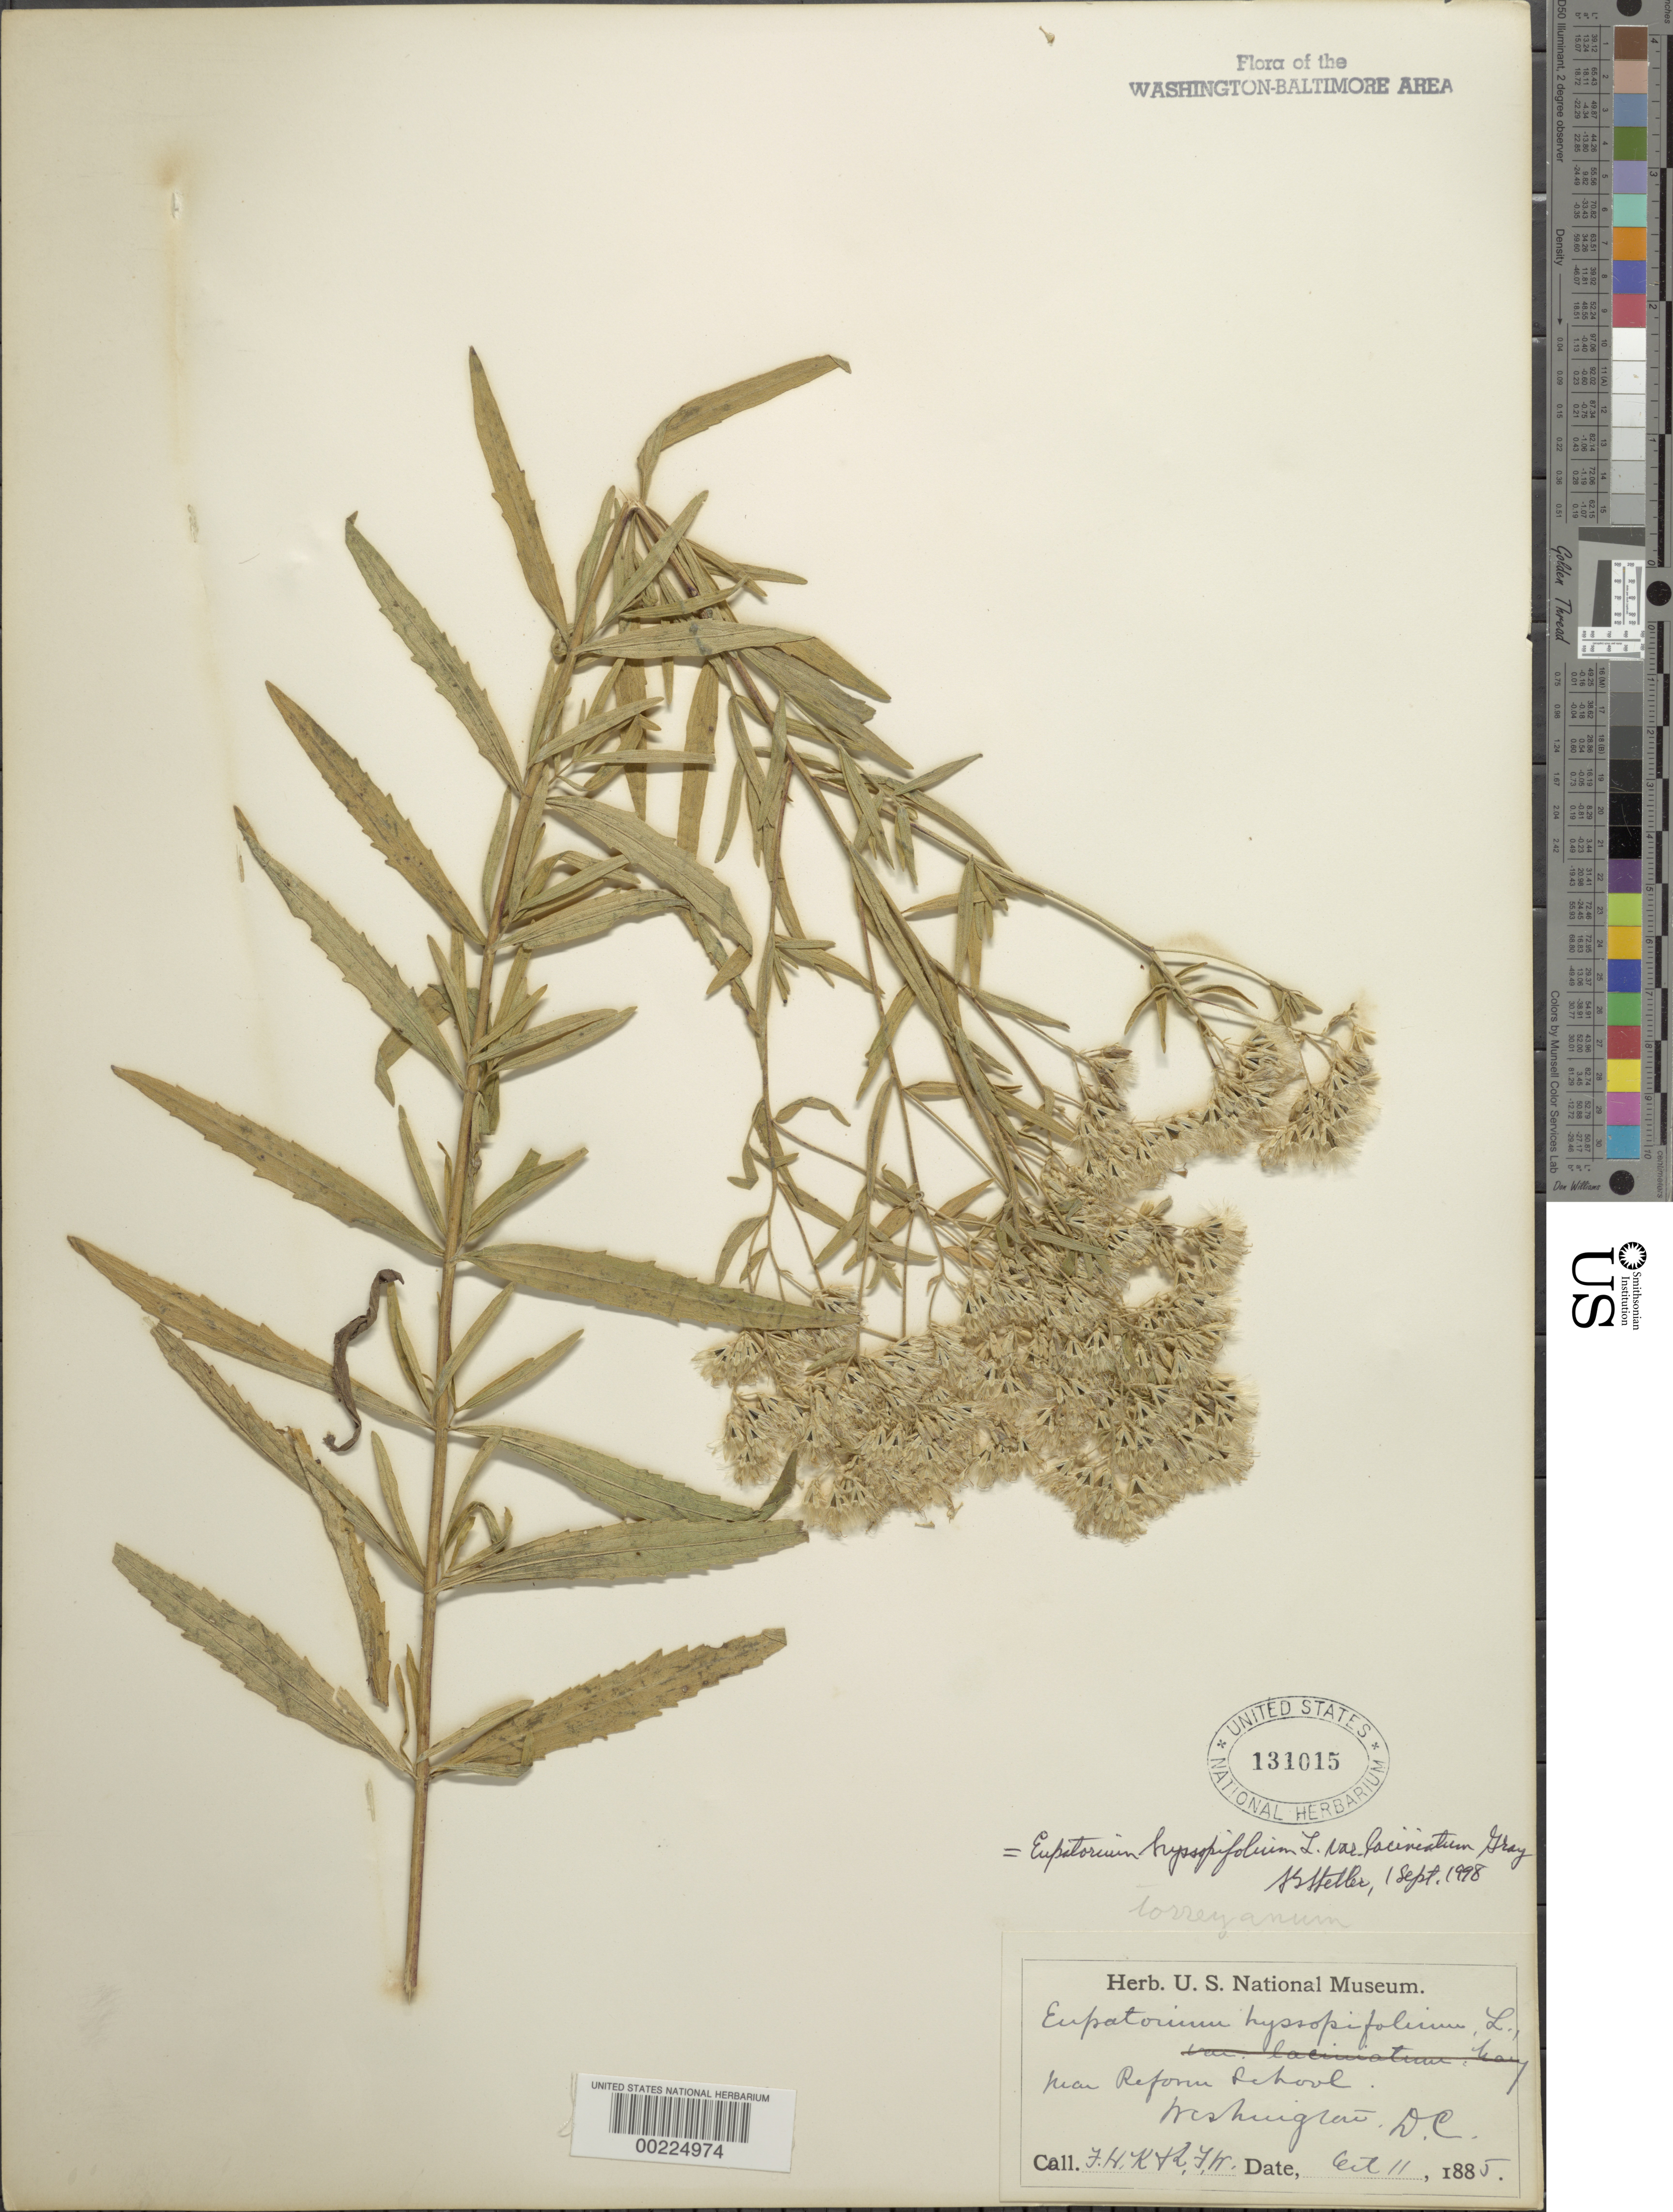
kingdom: Plantae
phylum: Tracheophyta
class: Magnoliopsida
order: Asterales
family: Asteraceae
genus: Eupatorium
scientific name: Eupatorium hyssopifolium var. laciniatum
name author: A. Gray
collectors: L. F. Ward & F. H. Knowlton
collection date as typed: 11 Oct 1885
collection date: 1885-10-11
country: United States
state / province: District of Columbia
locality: Reform School vicinity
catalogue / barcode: US 131015